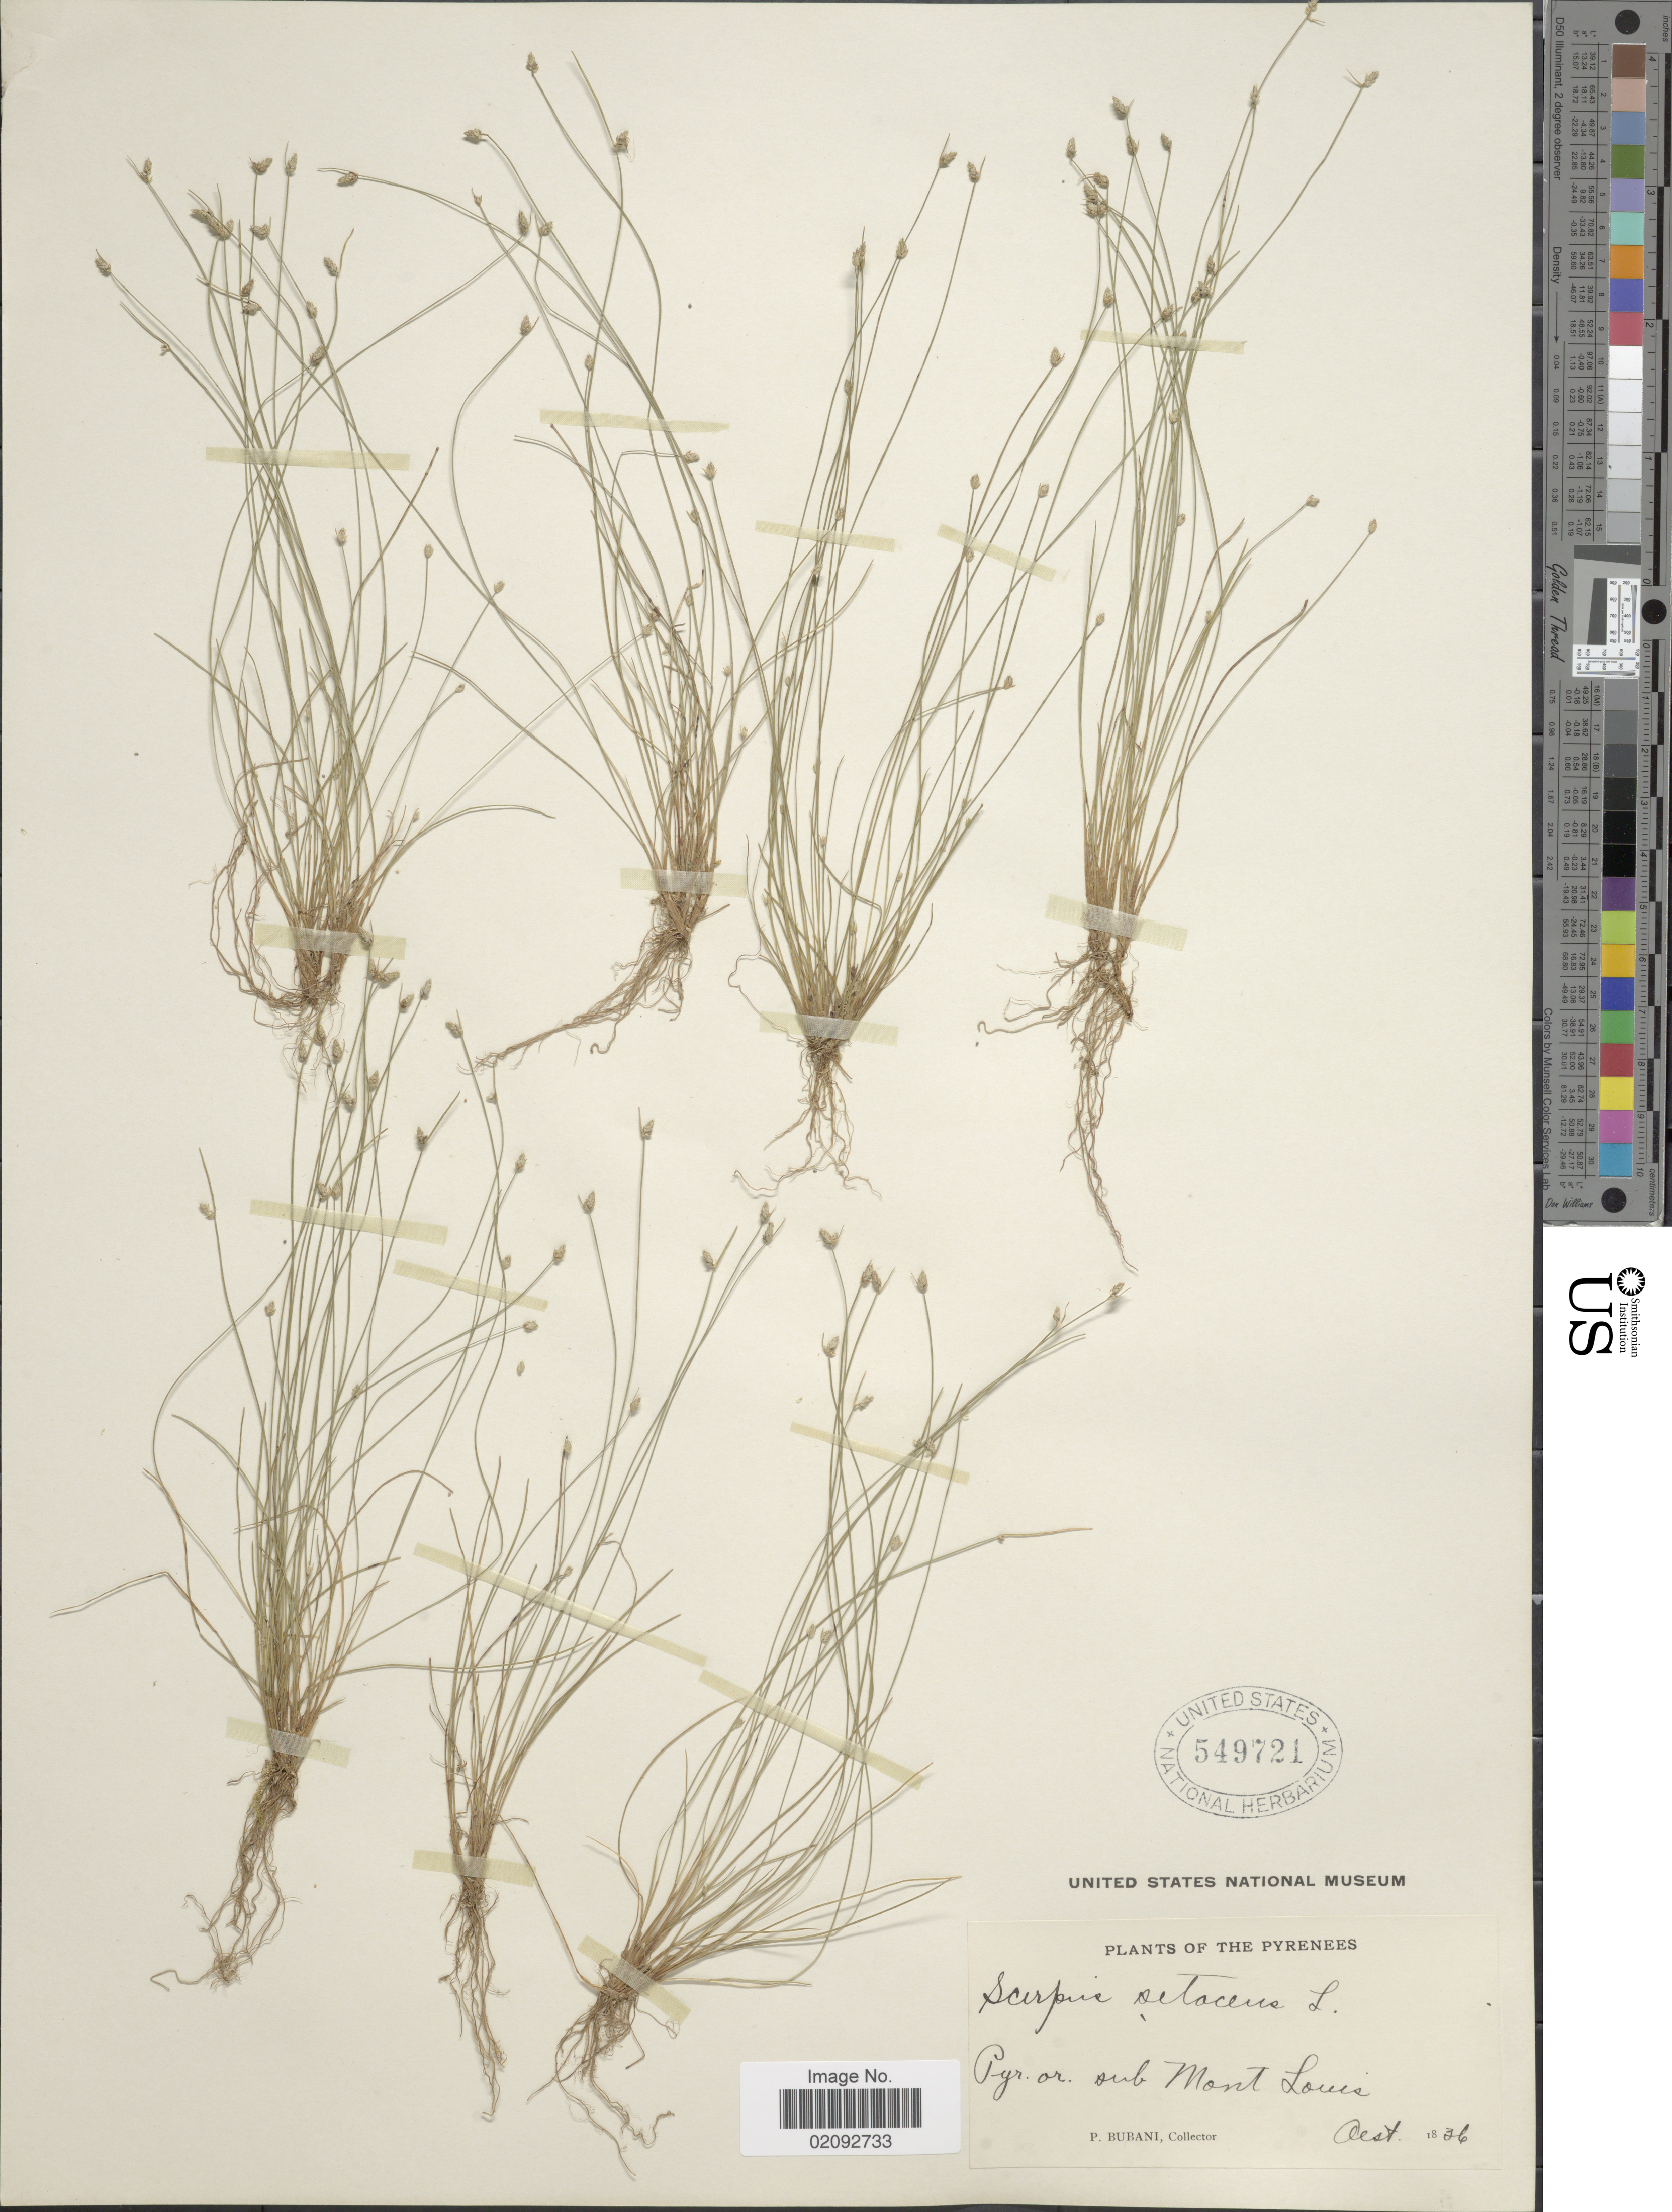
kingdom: Plantae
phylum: Tracheophyta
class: Liliopsida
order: Poales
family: Cyperaceae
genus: Isolepis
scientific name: Isolepis cernua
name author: (Vahl) Roem. & Schult.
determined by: Strong, Mark T., (BOT), Smithsonian Institution - National Museum of Natural History (UNITED STATES)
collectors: P. Bubani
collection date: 1836-08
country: France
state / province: Occitanie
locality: Pyreneees, or sub Mont Louis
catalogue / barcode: US 549721